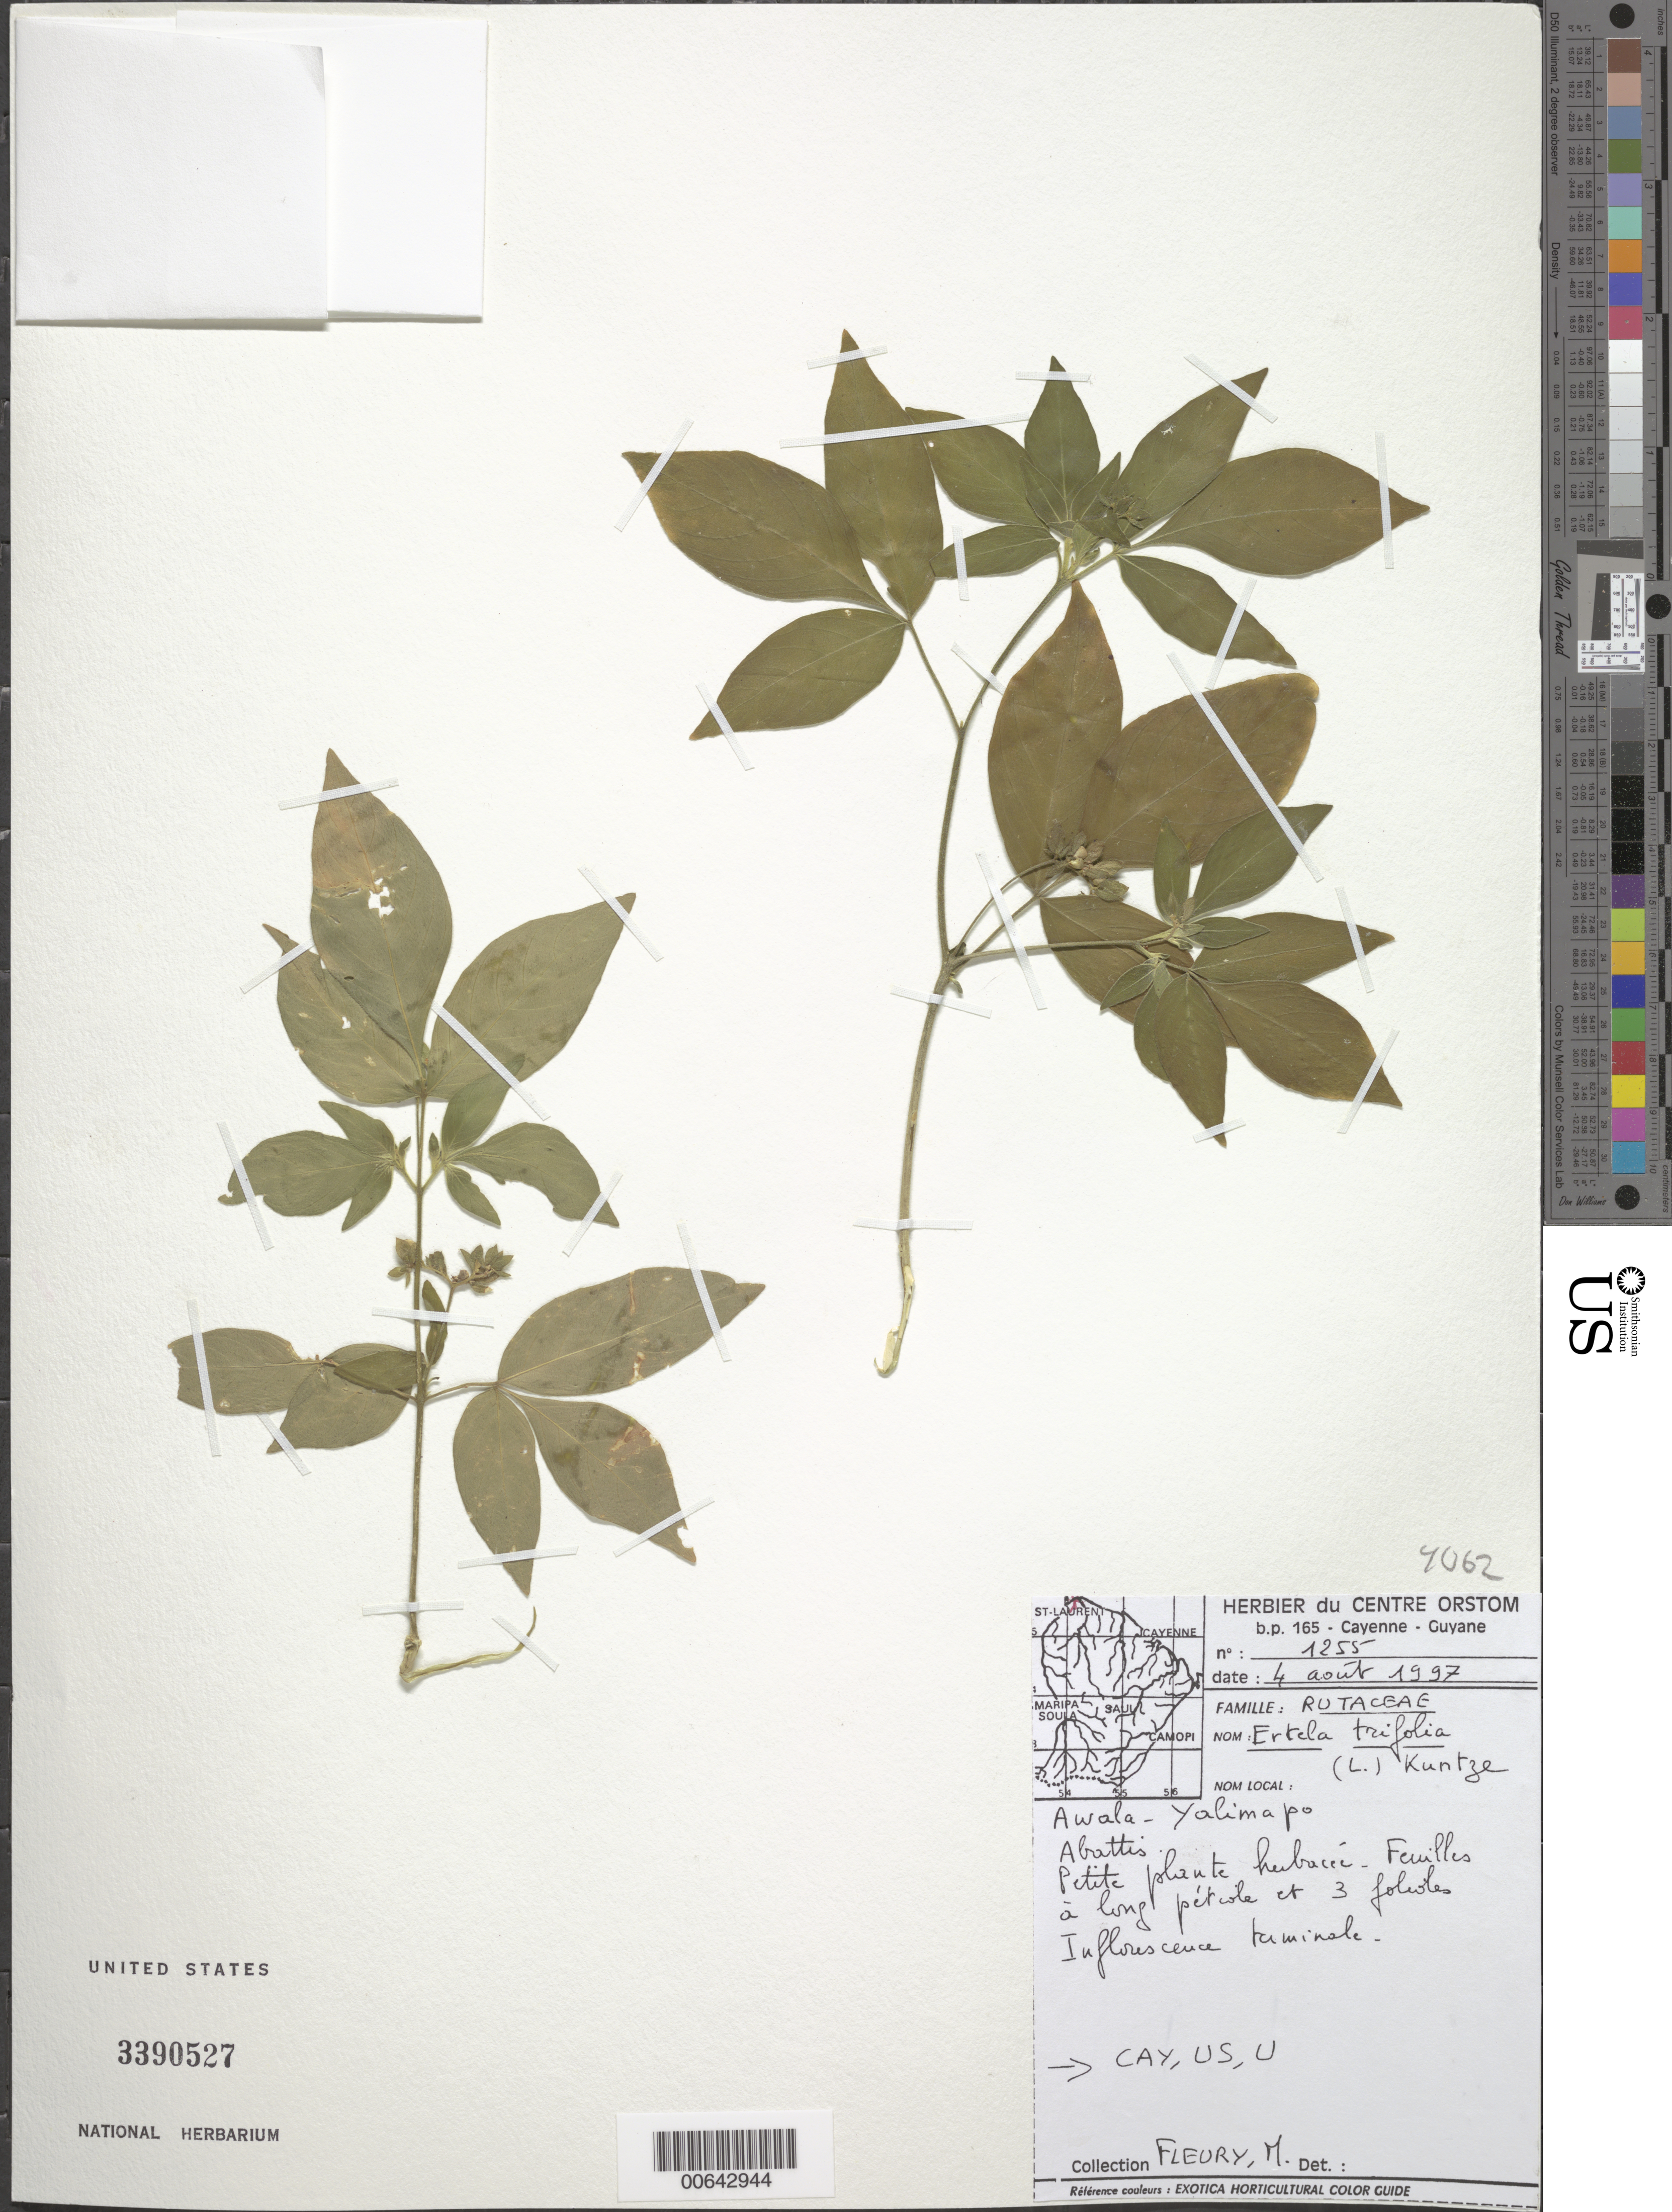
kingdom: Plantae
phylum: Tracheophyta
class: Magnoliopsida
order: Sapindales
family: Rutaceae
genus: Ertela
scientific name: Ertela trifolia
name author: (L.) Kuntze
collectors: M. Fleury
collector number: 1255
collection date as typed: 4-Aug-97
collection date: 1997-08-04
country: French Guiana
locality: Awala-Yalimapo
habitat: Clearing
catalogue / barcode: US 3390527